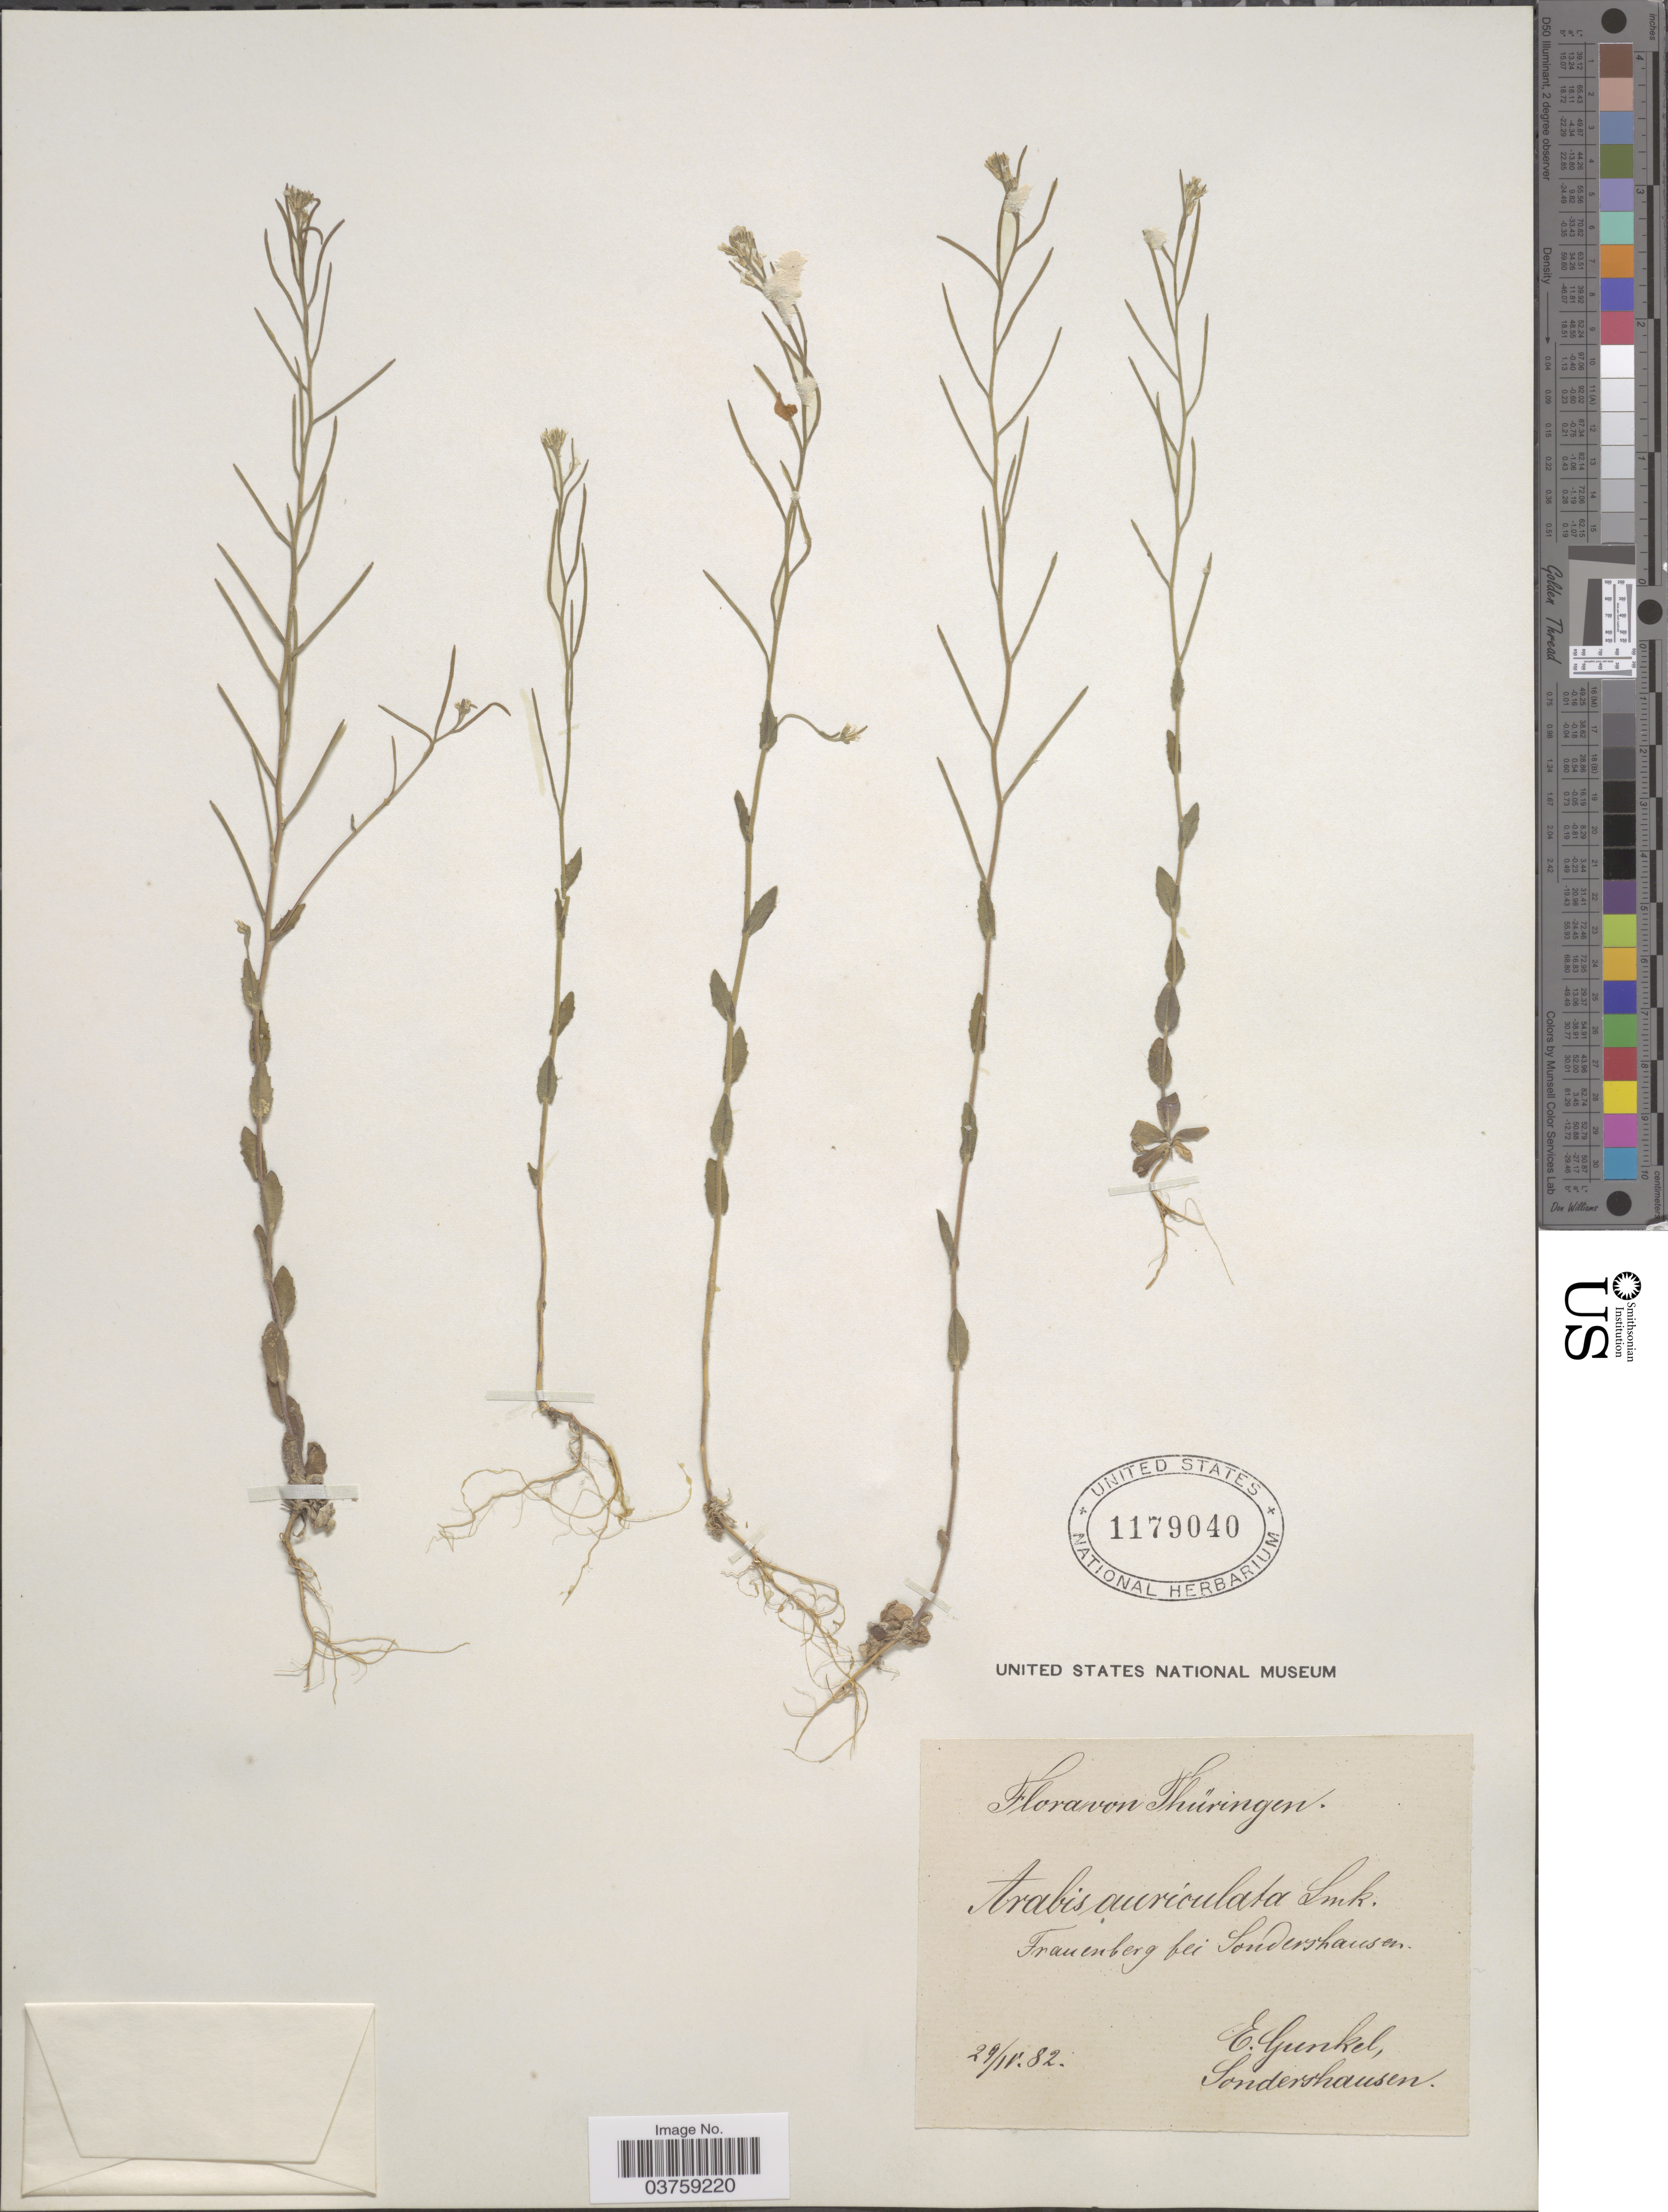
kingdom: Plantae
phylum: Tracheophyta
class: Magnoliopsida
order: Brassicales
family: Brassicaceae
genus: Arabis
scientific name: Arabis auriculata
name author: Lam.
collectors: E. Gunkel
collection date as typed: Transcribed d/m/y: 29/4/82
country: Germany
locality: Frauenberg bei Sondershausen.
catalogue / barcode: US 1179040